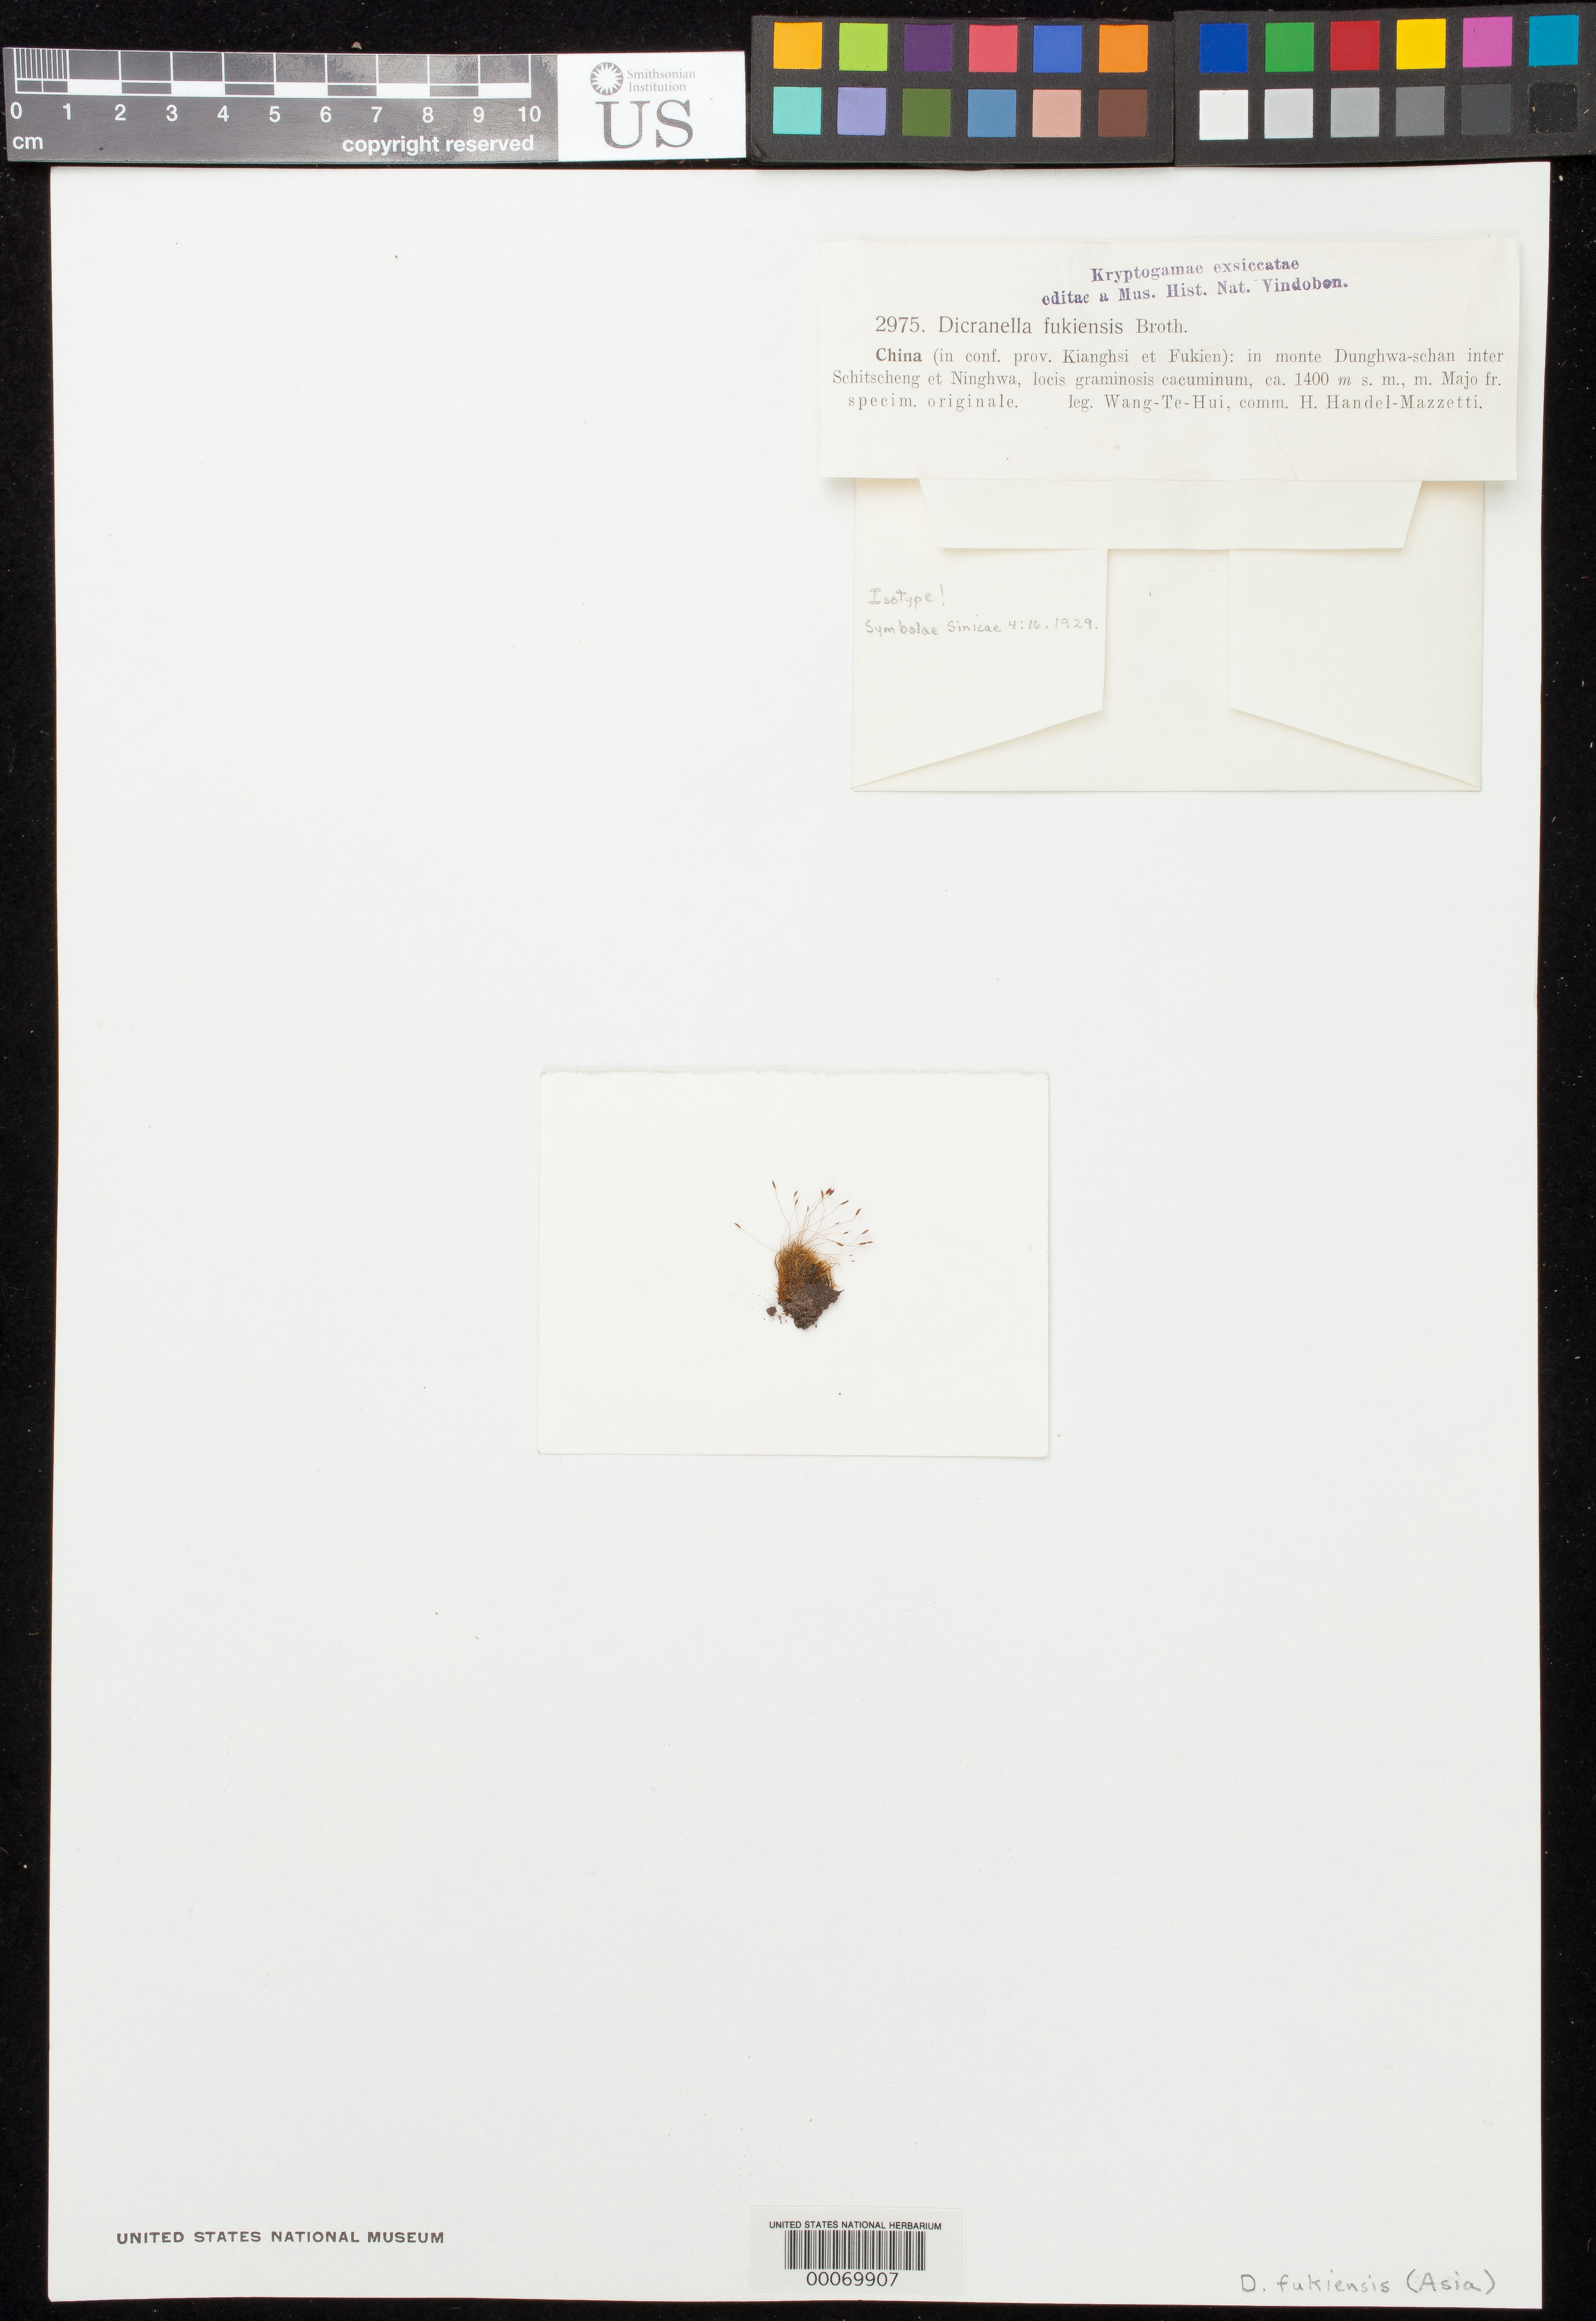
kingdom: Plantae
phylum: Bryophyta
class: Bryopsida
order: Dicranales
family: Dicranellaceae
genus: Dicranella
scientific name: Dicranella fukiensis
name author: Broth. in Hand.-Mazz.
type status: Isotype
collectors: T. H. Wang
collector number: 2975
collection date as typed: May 1921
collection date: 1921-05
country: China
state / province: Jiangxi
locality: Monte Dunghwa-schan inter Schitscheng et Ninghwa. [Dunghwa-schan Mountain between Schitscheng & Ninghwa.]